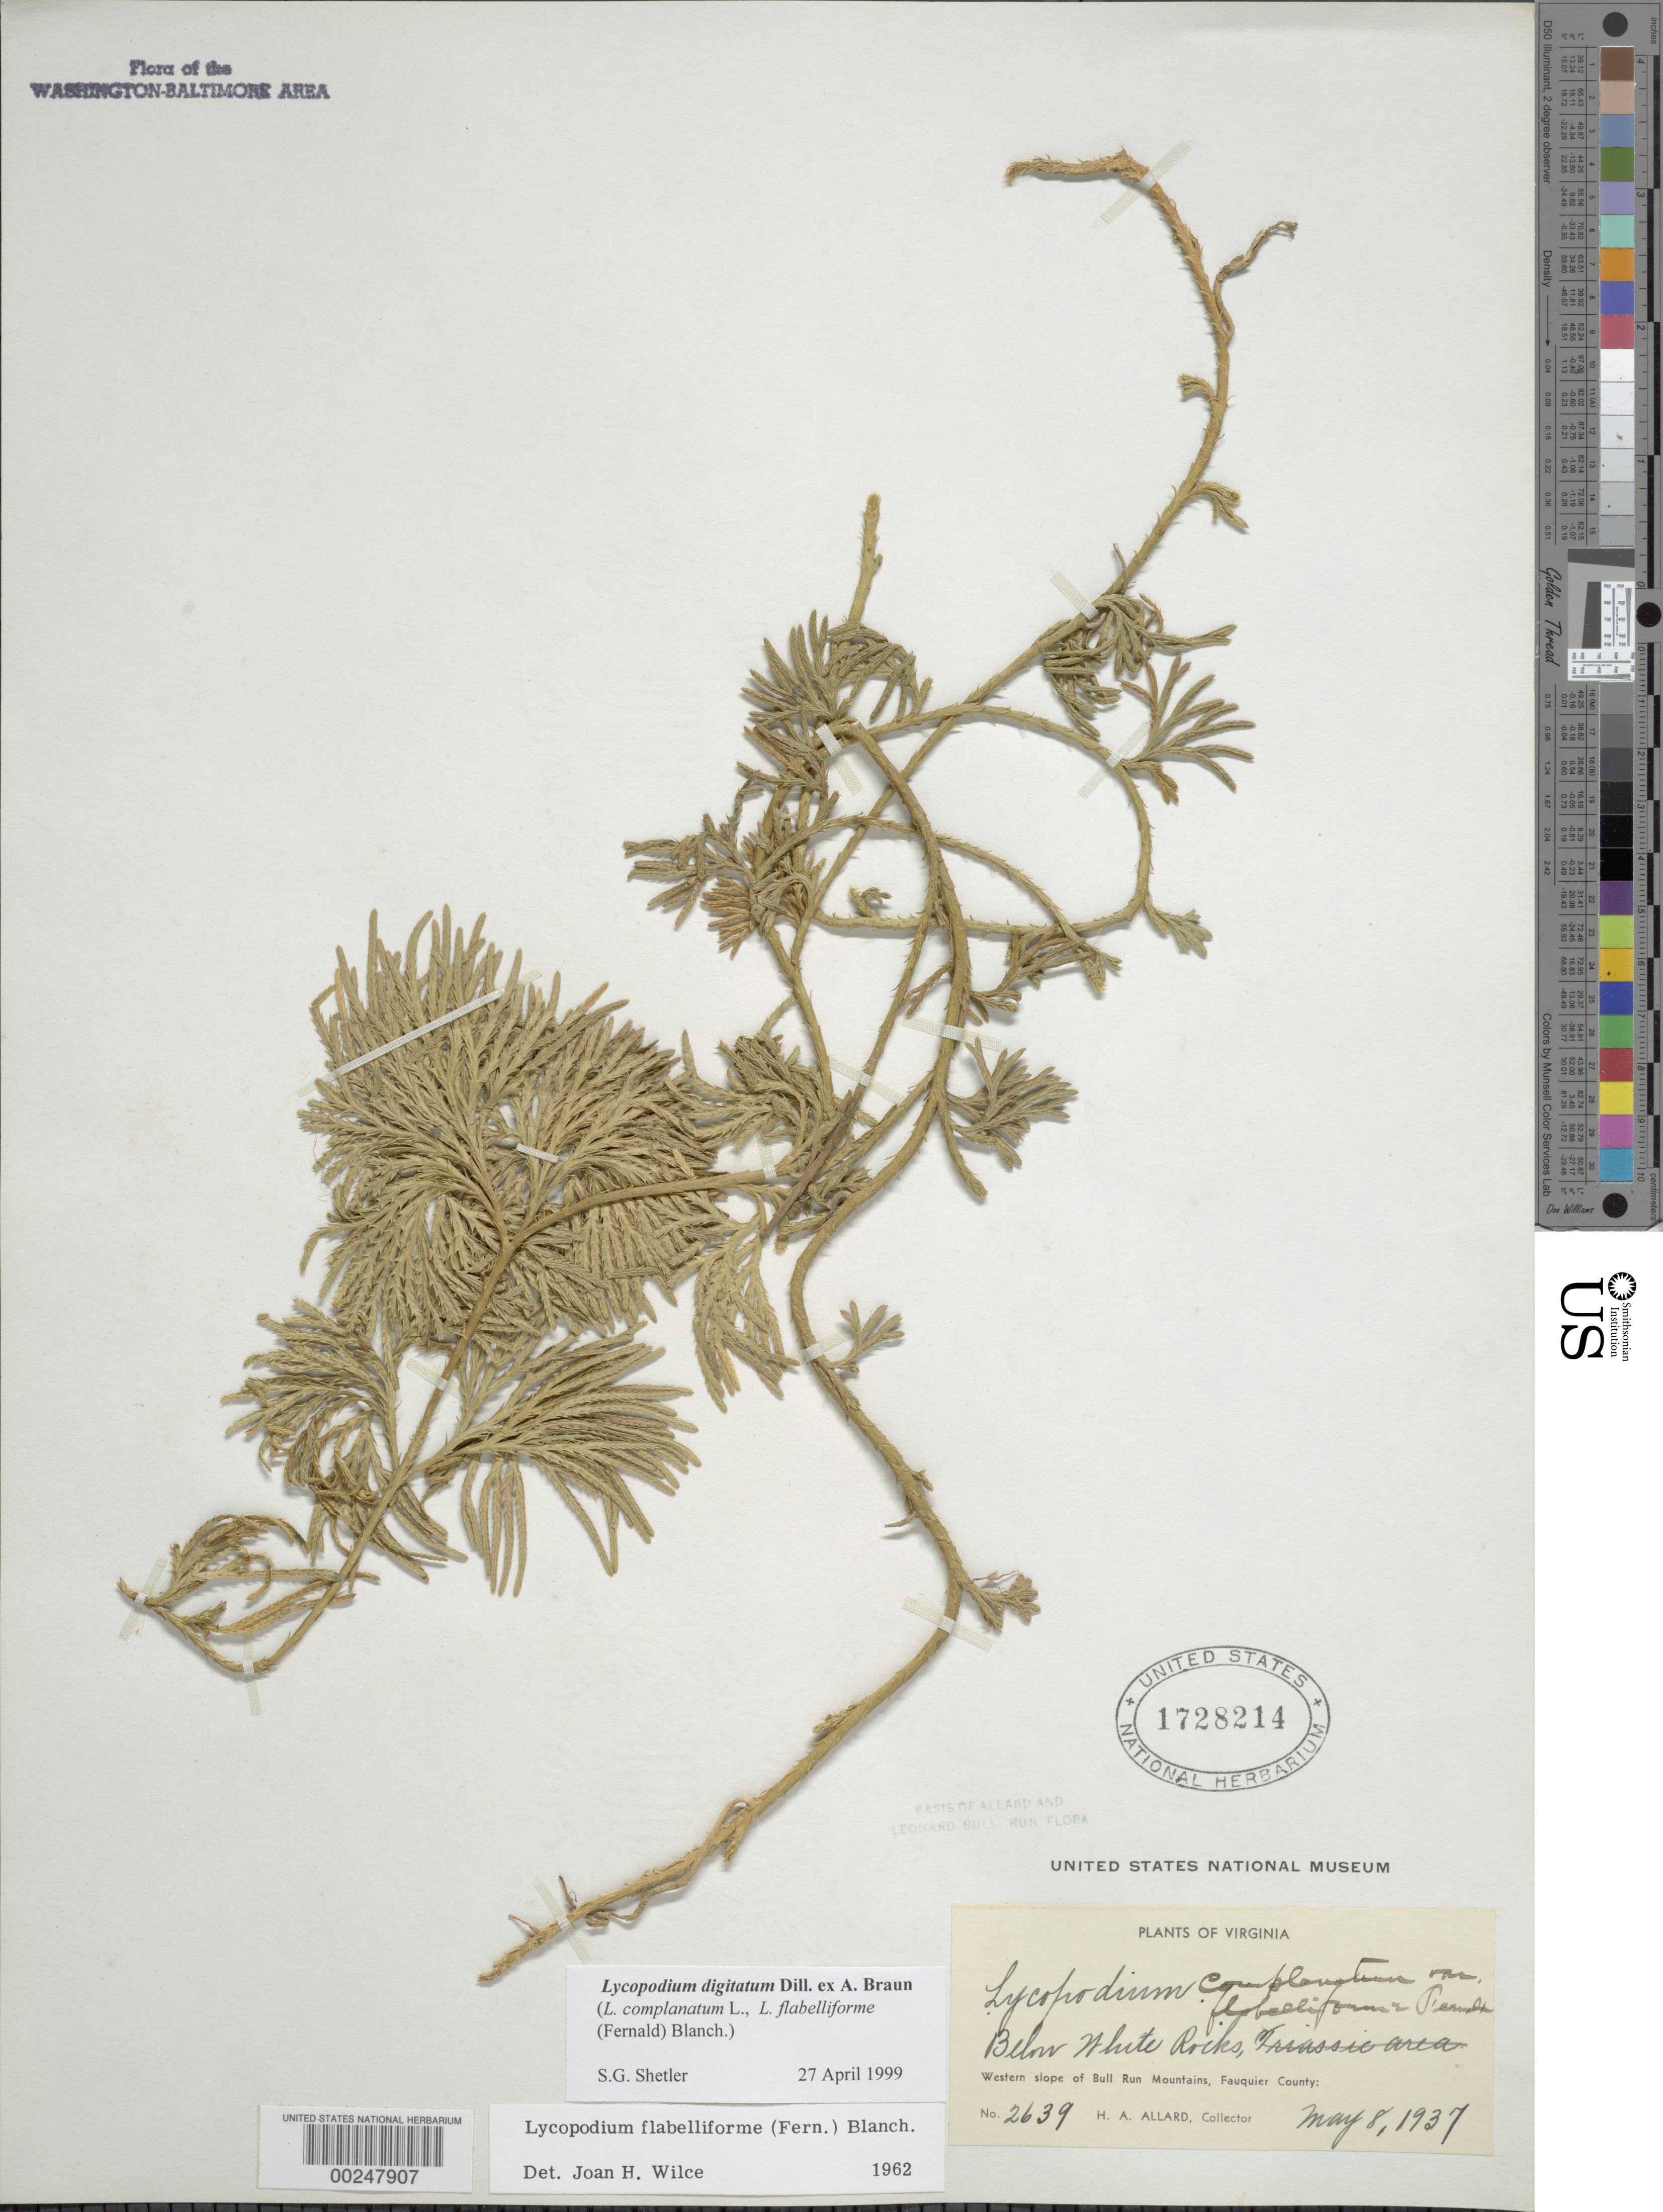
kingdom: Plantae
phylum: Tracheophyta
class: Lycopodiopsida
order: Lycopodiales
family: Lycopodiaceae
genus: Diphasiastrum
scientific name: Diphasiastrum digitatum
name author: (Dill. ex A. Braun) Holub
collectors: H. A. Allard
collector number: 2639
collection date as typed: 08 May 1937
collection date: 1937-05-08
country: United States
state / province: Virginia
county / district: Fauquier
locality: Below White Rocks, western slope of Bull Run Mountains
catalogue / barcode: US 1728214